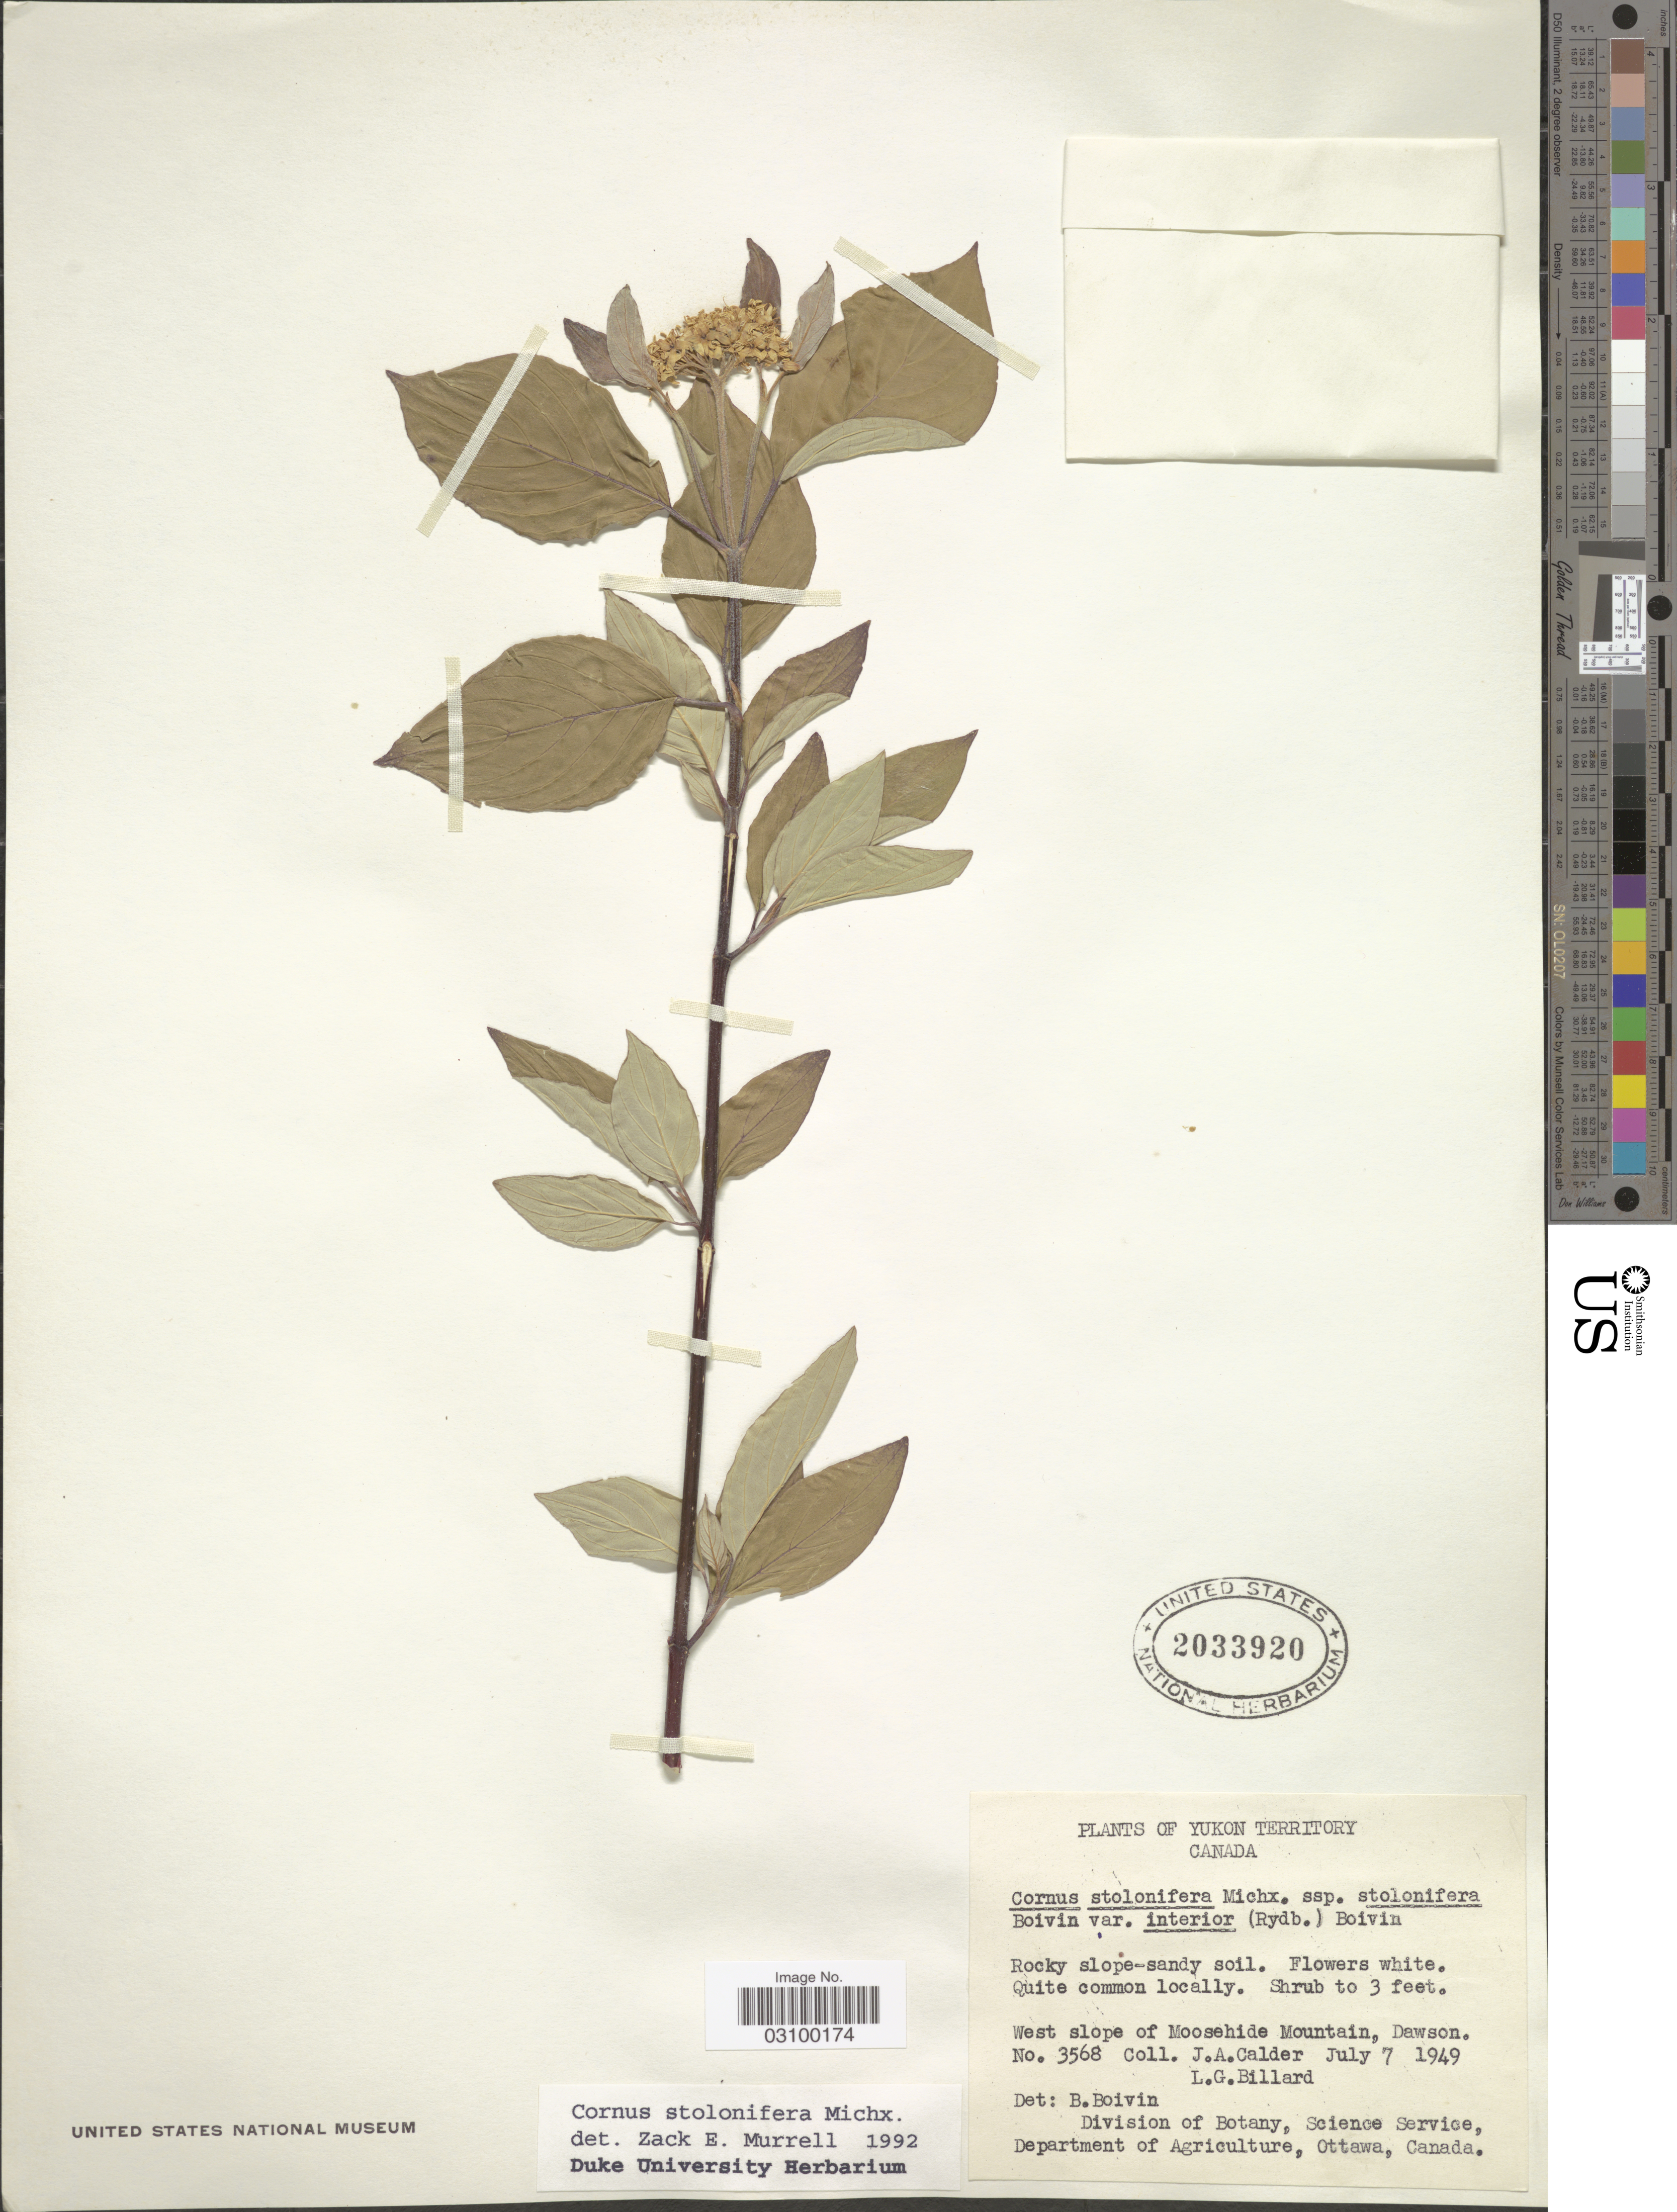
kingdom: Plantae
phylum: Tracheophyta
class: Magnoliopsida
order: Cornales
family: Cornaceae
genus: Cornus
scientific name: Cornus sericea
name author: L.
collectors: J. A. Calder & L. Billard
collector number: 3568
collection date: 1949-07-07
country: Canada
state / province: Yukon Territory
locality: West slope of Moosehide Mountain, Dawson.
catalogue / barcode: US 2033920